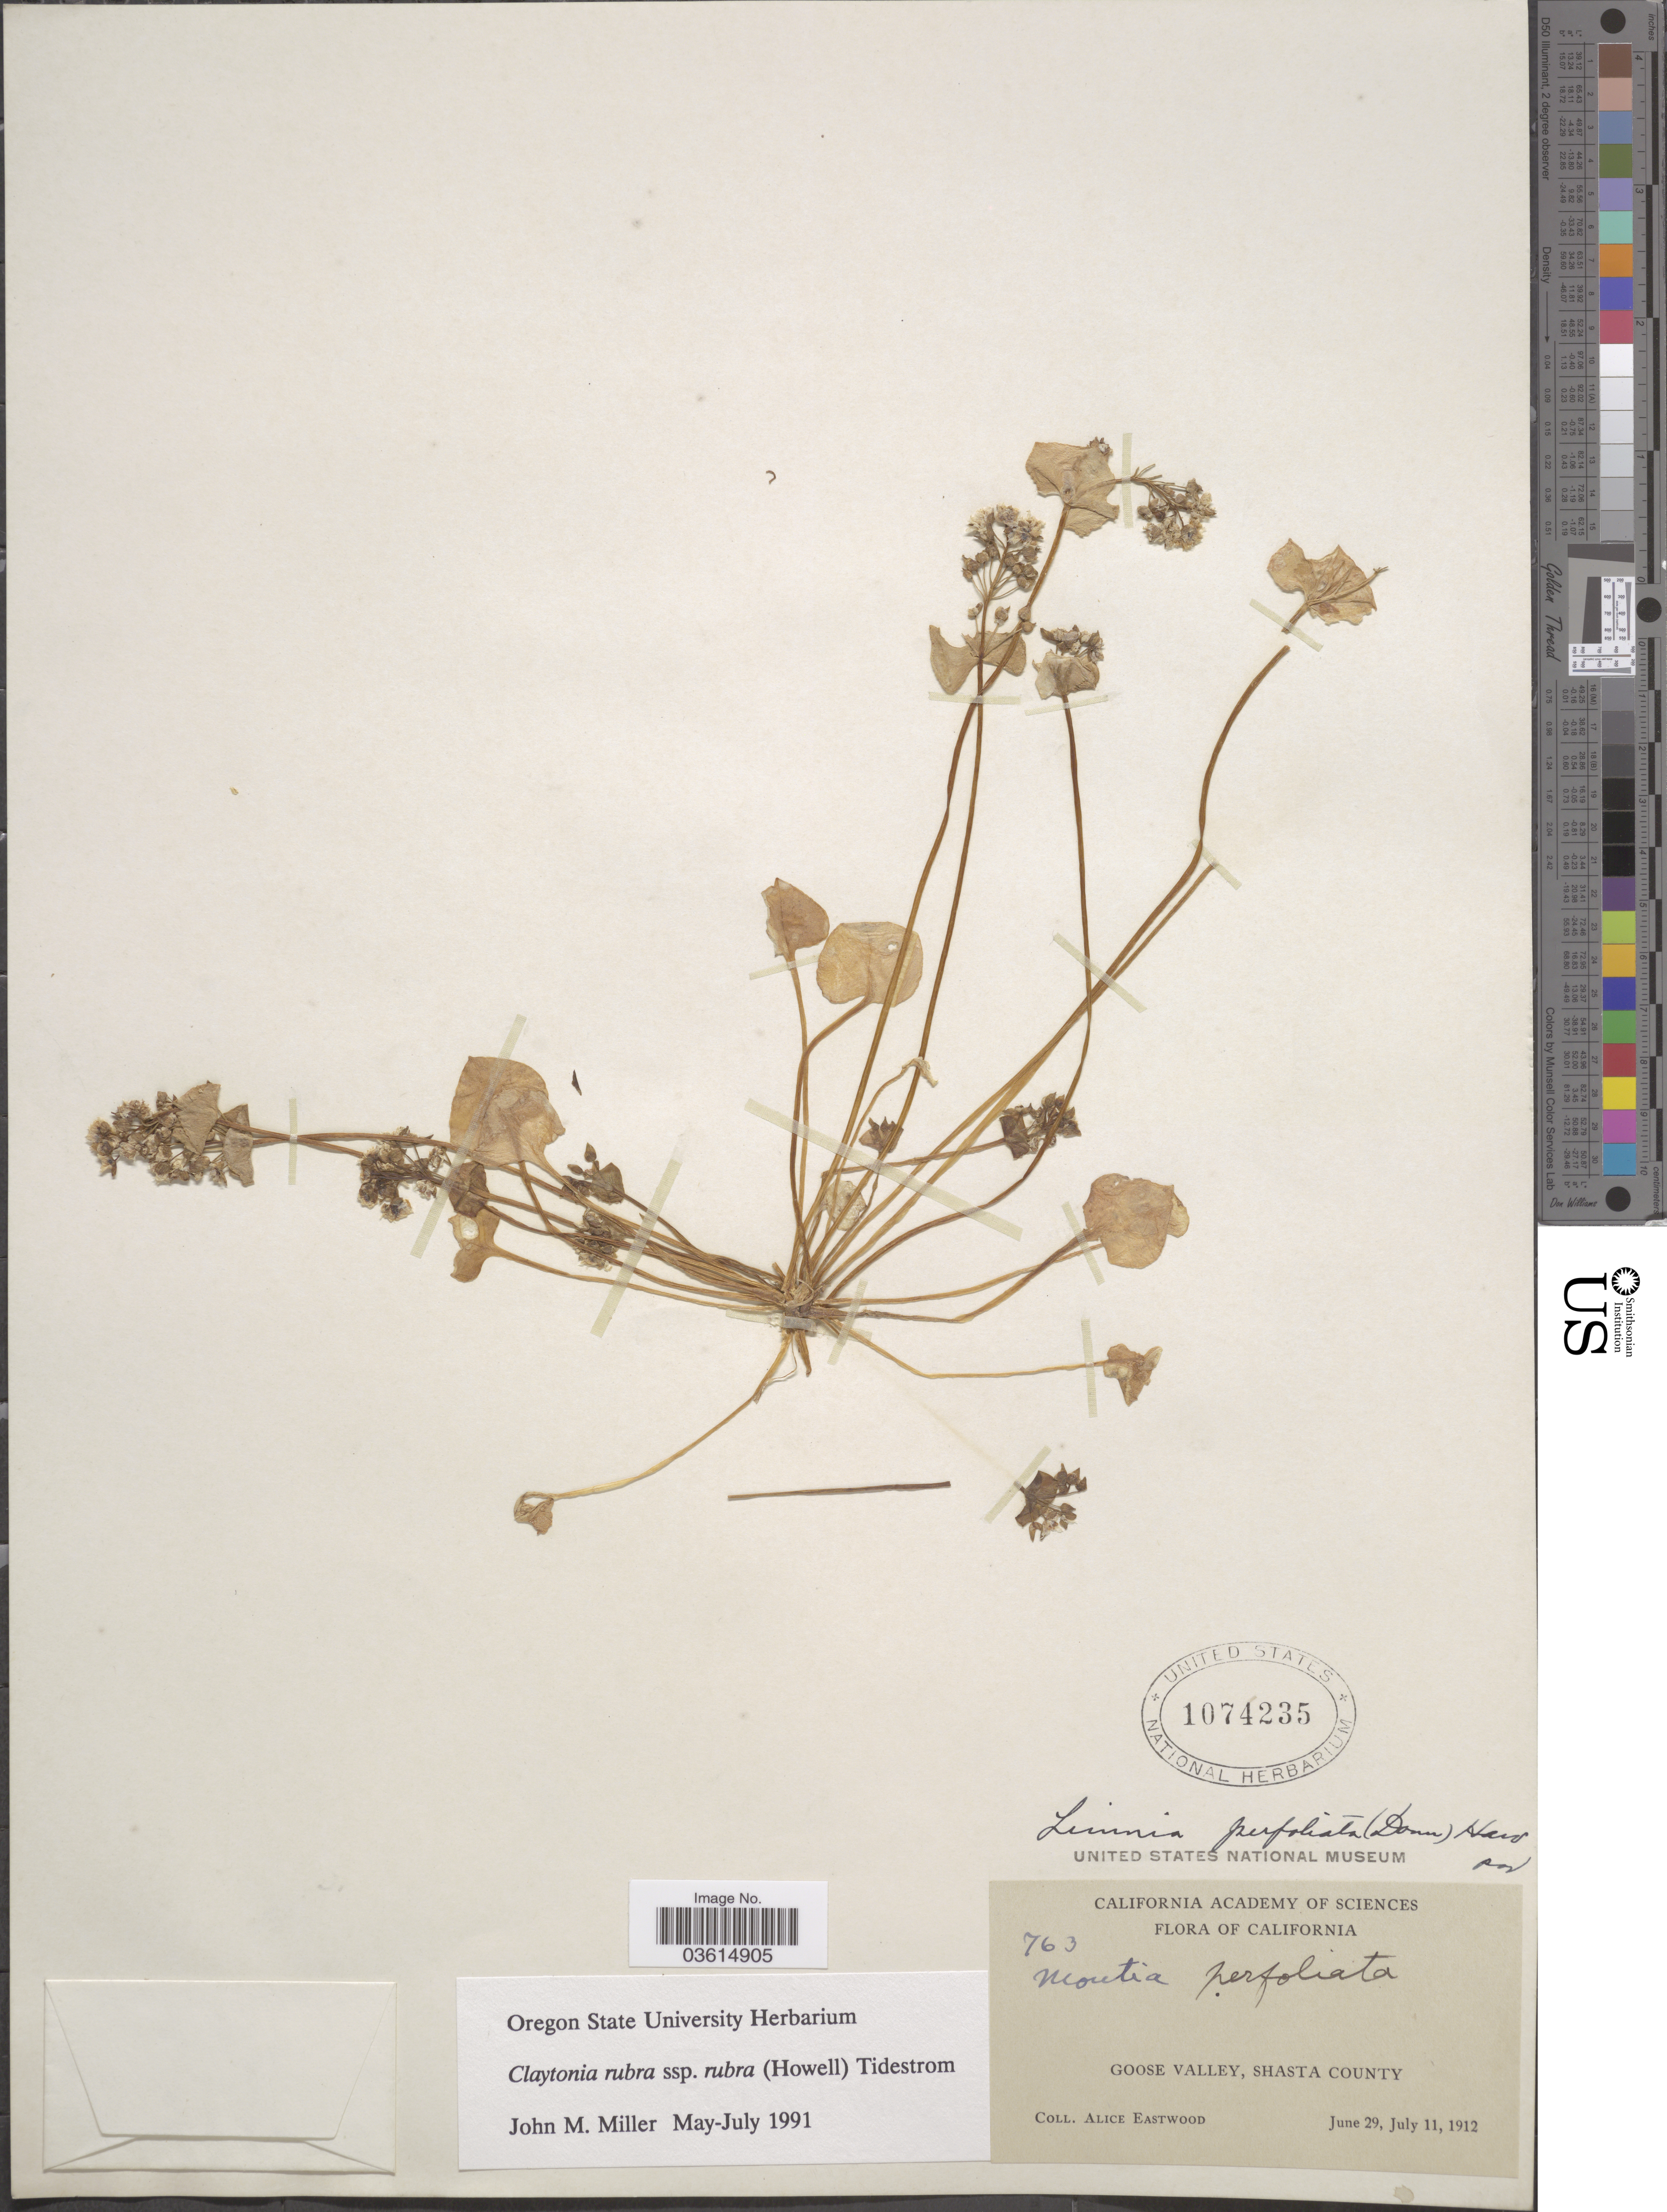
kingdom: Plantae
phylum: Tracheophyta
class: Magnoliopsida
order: Caryophyllales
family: Montiaceae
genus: Claytonia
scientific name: Claytonia rubra subsp. rubra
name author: (Howell) Tidestr.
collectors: A. Eastwood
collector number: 763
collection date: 1912-06-29/1912-07-11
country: United States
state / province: California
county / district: Shasta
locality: Goose Valley, Shasta County.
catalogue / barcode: US 1074235